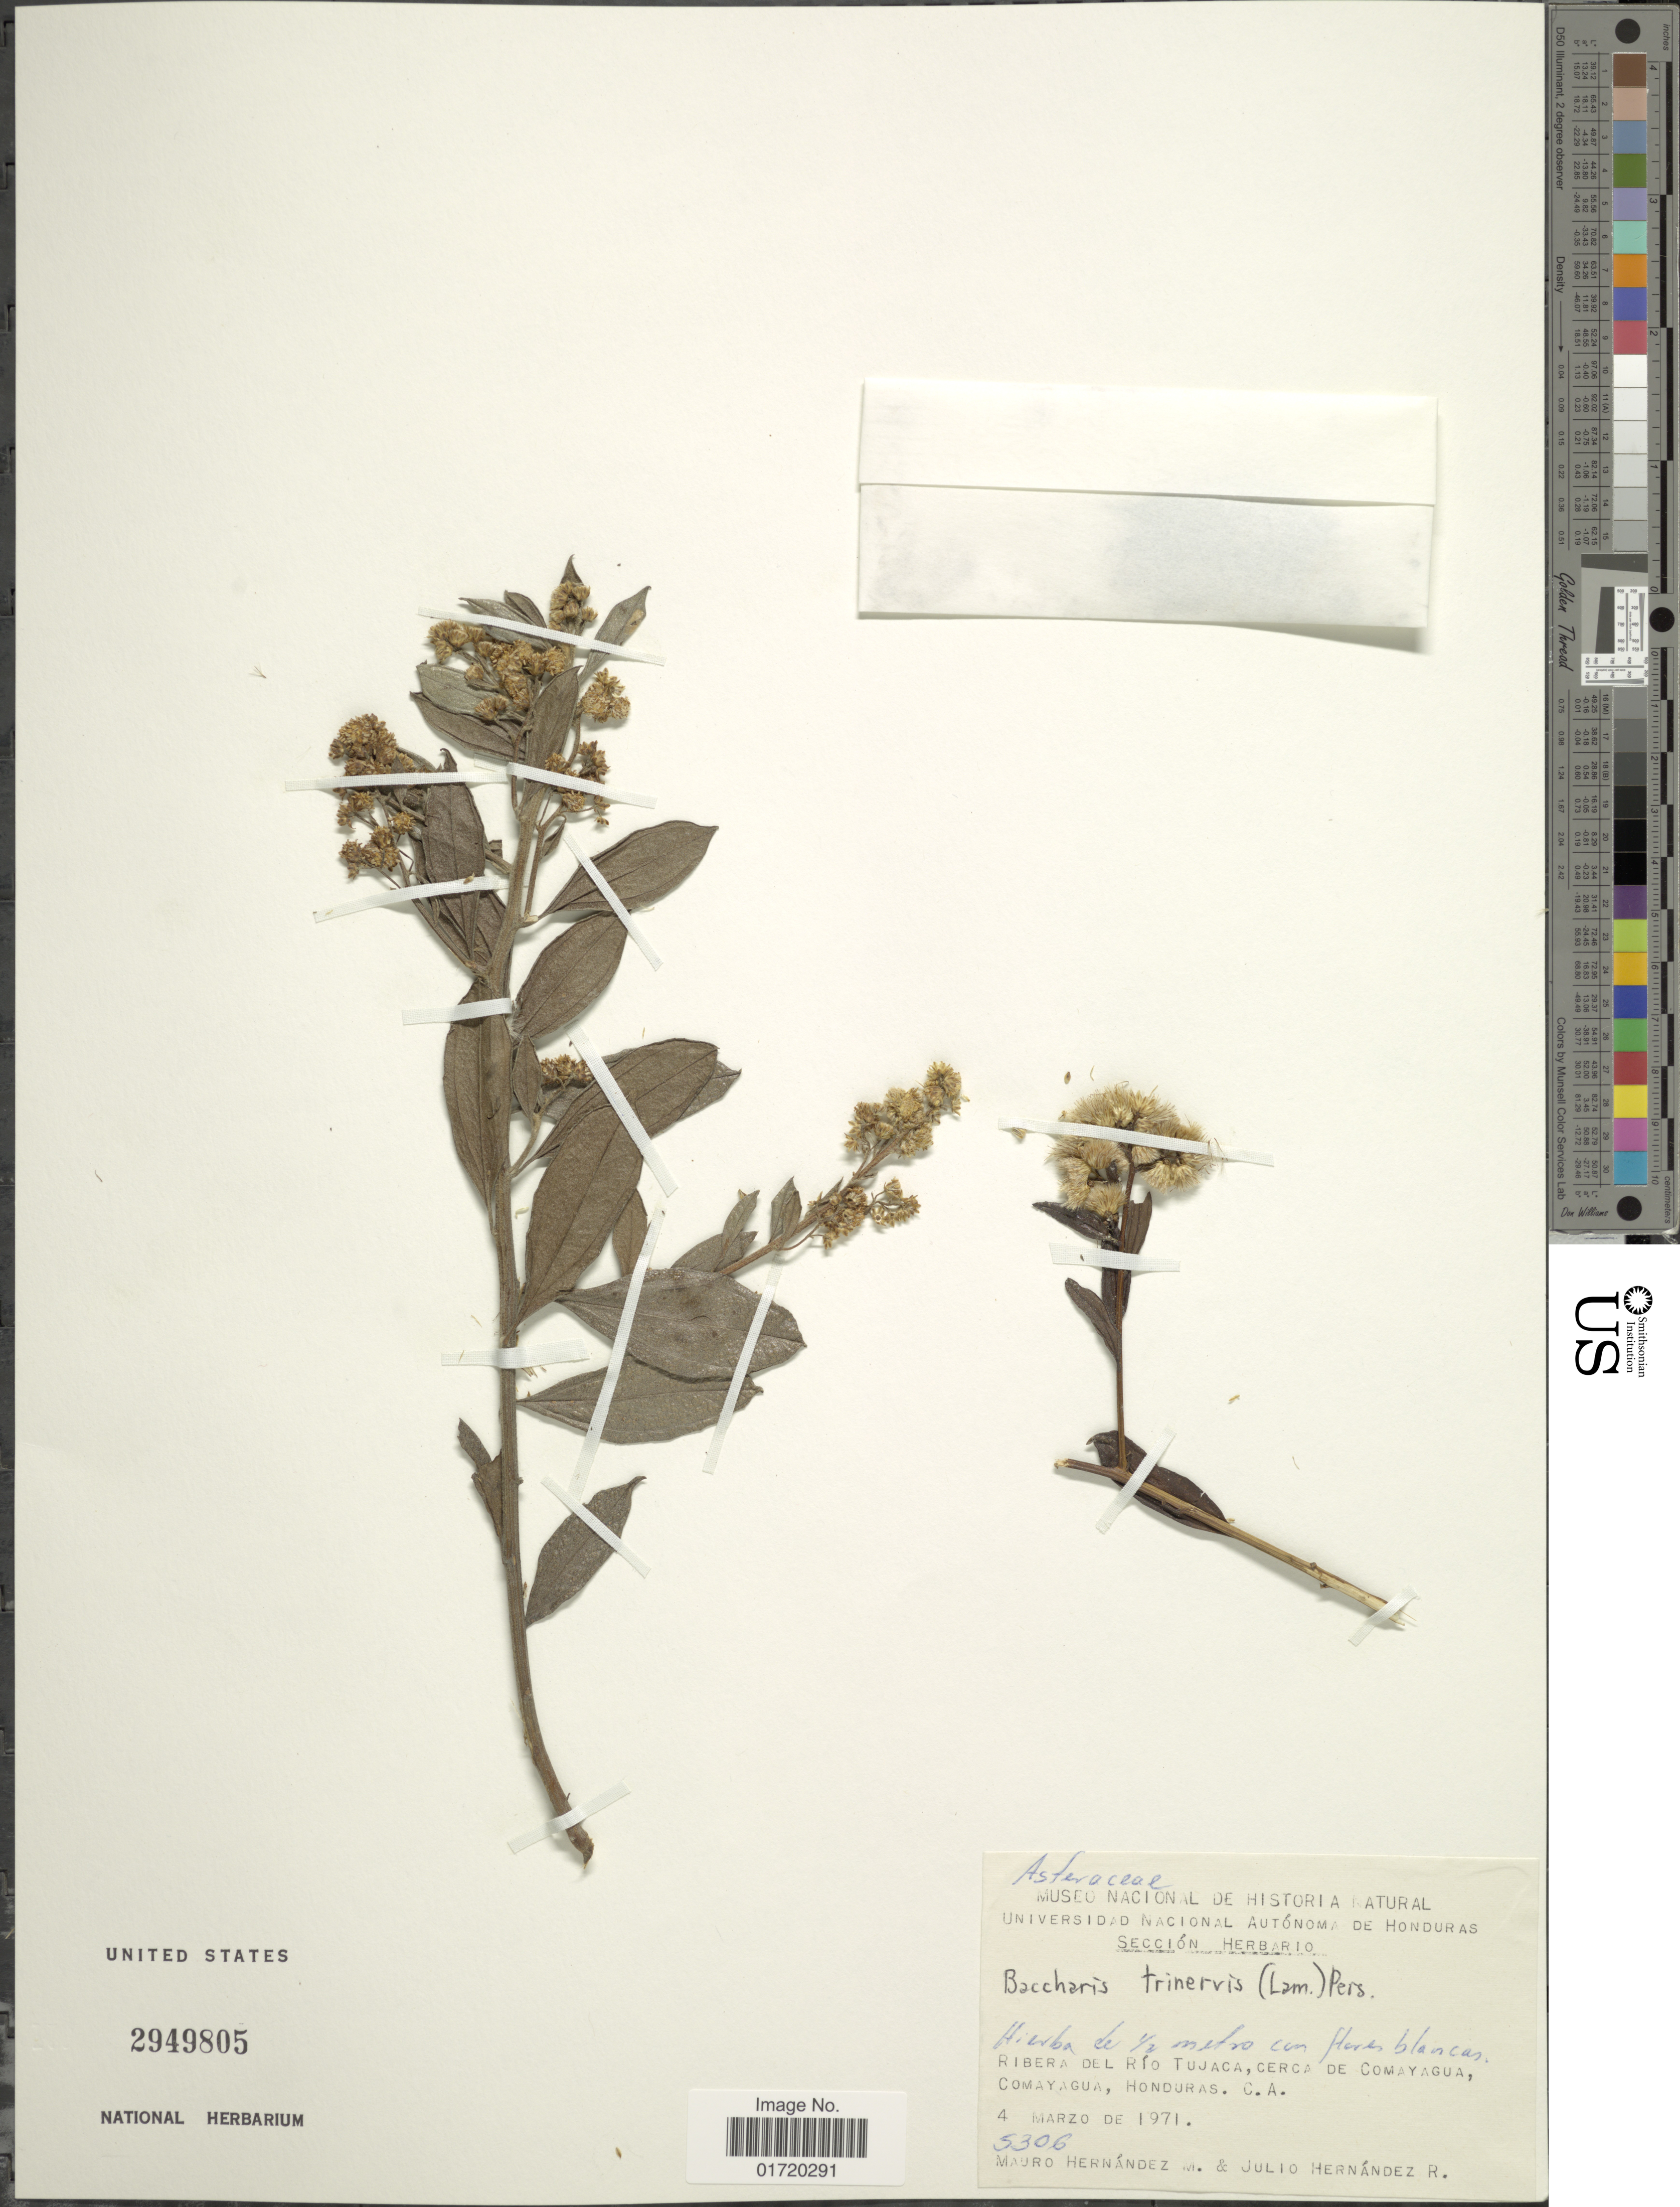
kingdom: Plantae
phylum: Tracheophyta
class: Magnoliopsida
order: Asterales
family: Asteraceae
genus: Baccharis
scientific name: Baccharis trinervis var. rhexioides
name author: (Kunth) Baker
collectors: M. Hernandez M. & J. Hernández R.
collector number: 5306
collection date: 1971-03-04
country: Honduras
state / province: Comayagua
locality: Ribera del Rio Tuyaca, cerca de Comayagua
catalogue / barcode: US 2949805